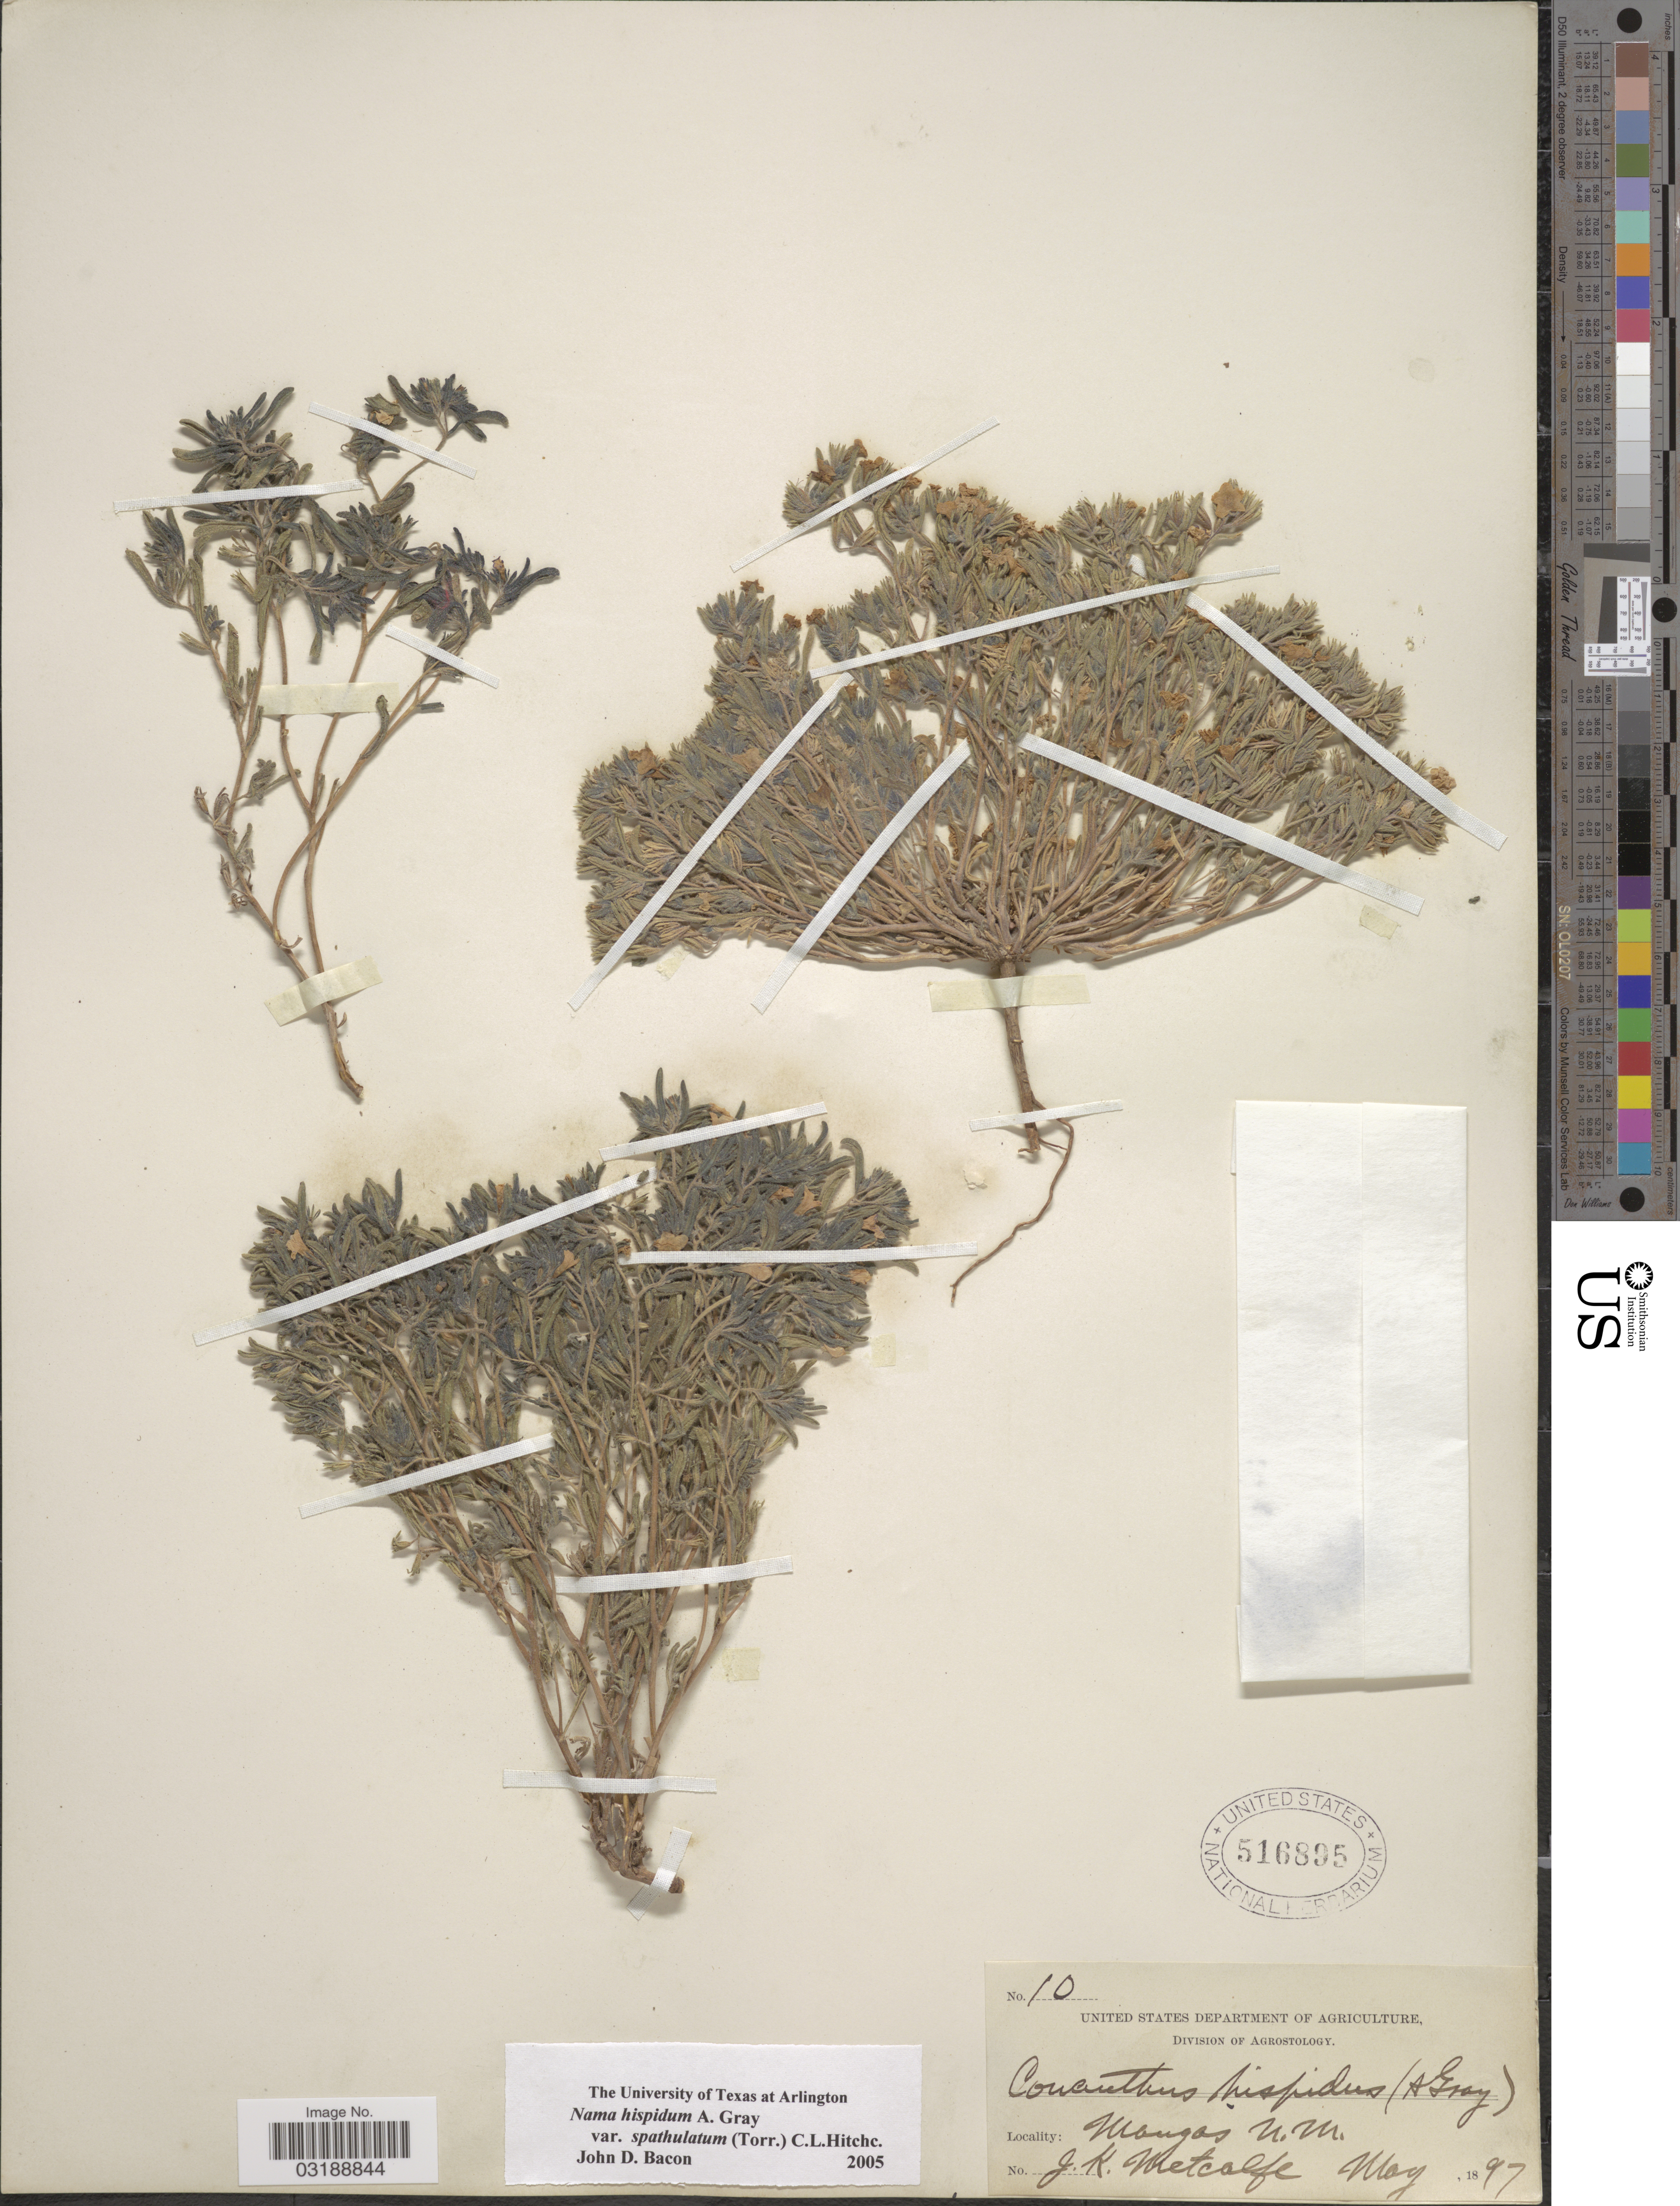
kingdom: Plantae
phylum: Tracheophyta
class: Magnoliopsida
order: Boraginales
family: Namaceae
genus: Nama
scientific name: Nama hispida var. spathulatum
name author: (Torr.) C.L. Hitchc.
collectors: J. Metcalfe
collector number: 10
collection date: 1897-05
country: United States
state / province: New Mexico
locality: Mangas.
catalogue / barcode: US 516895